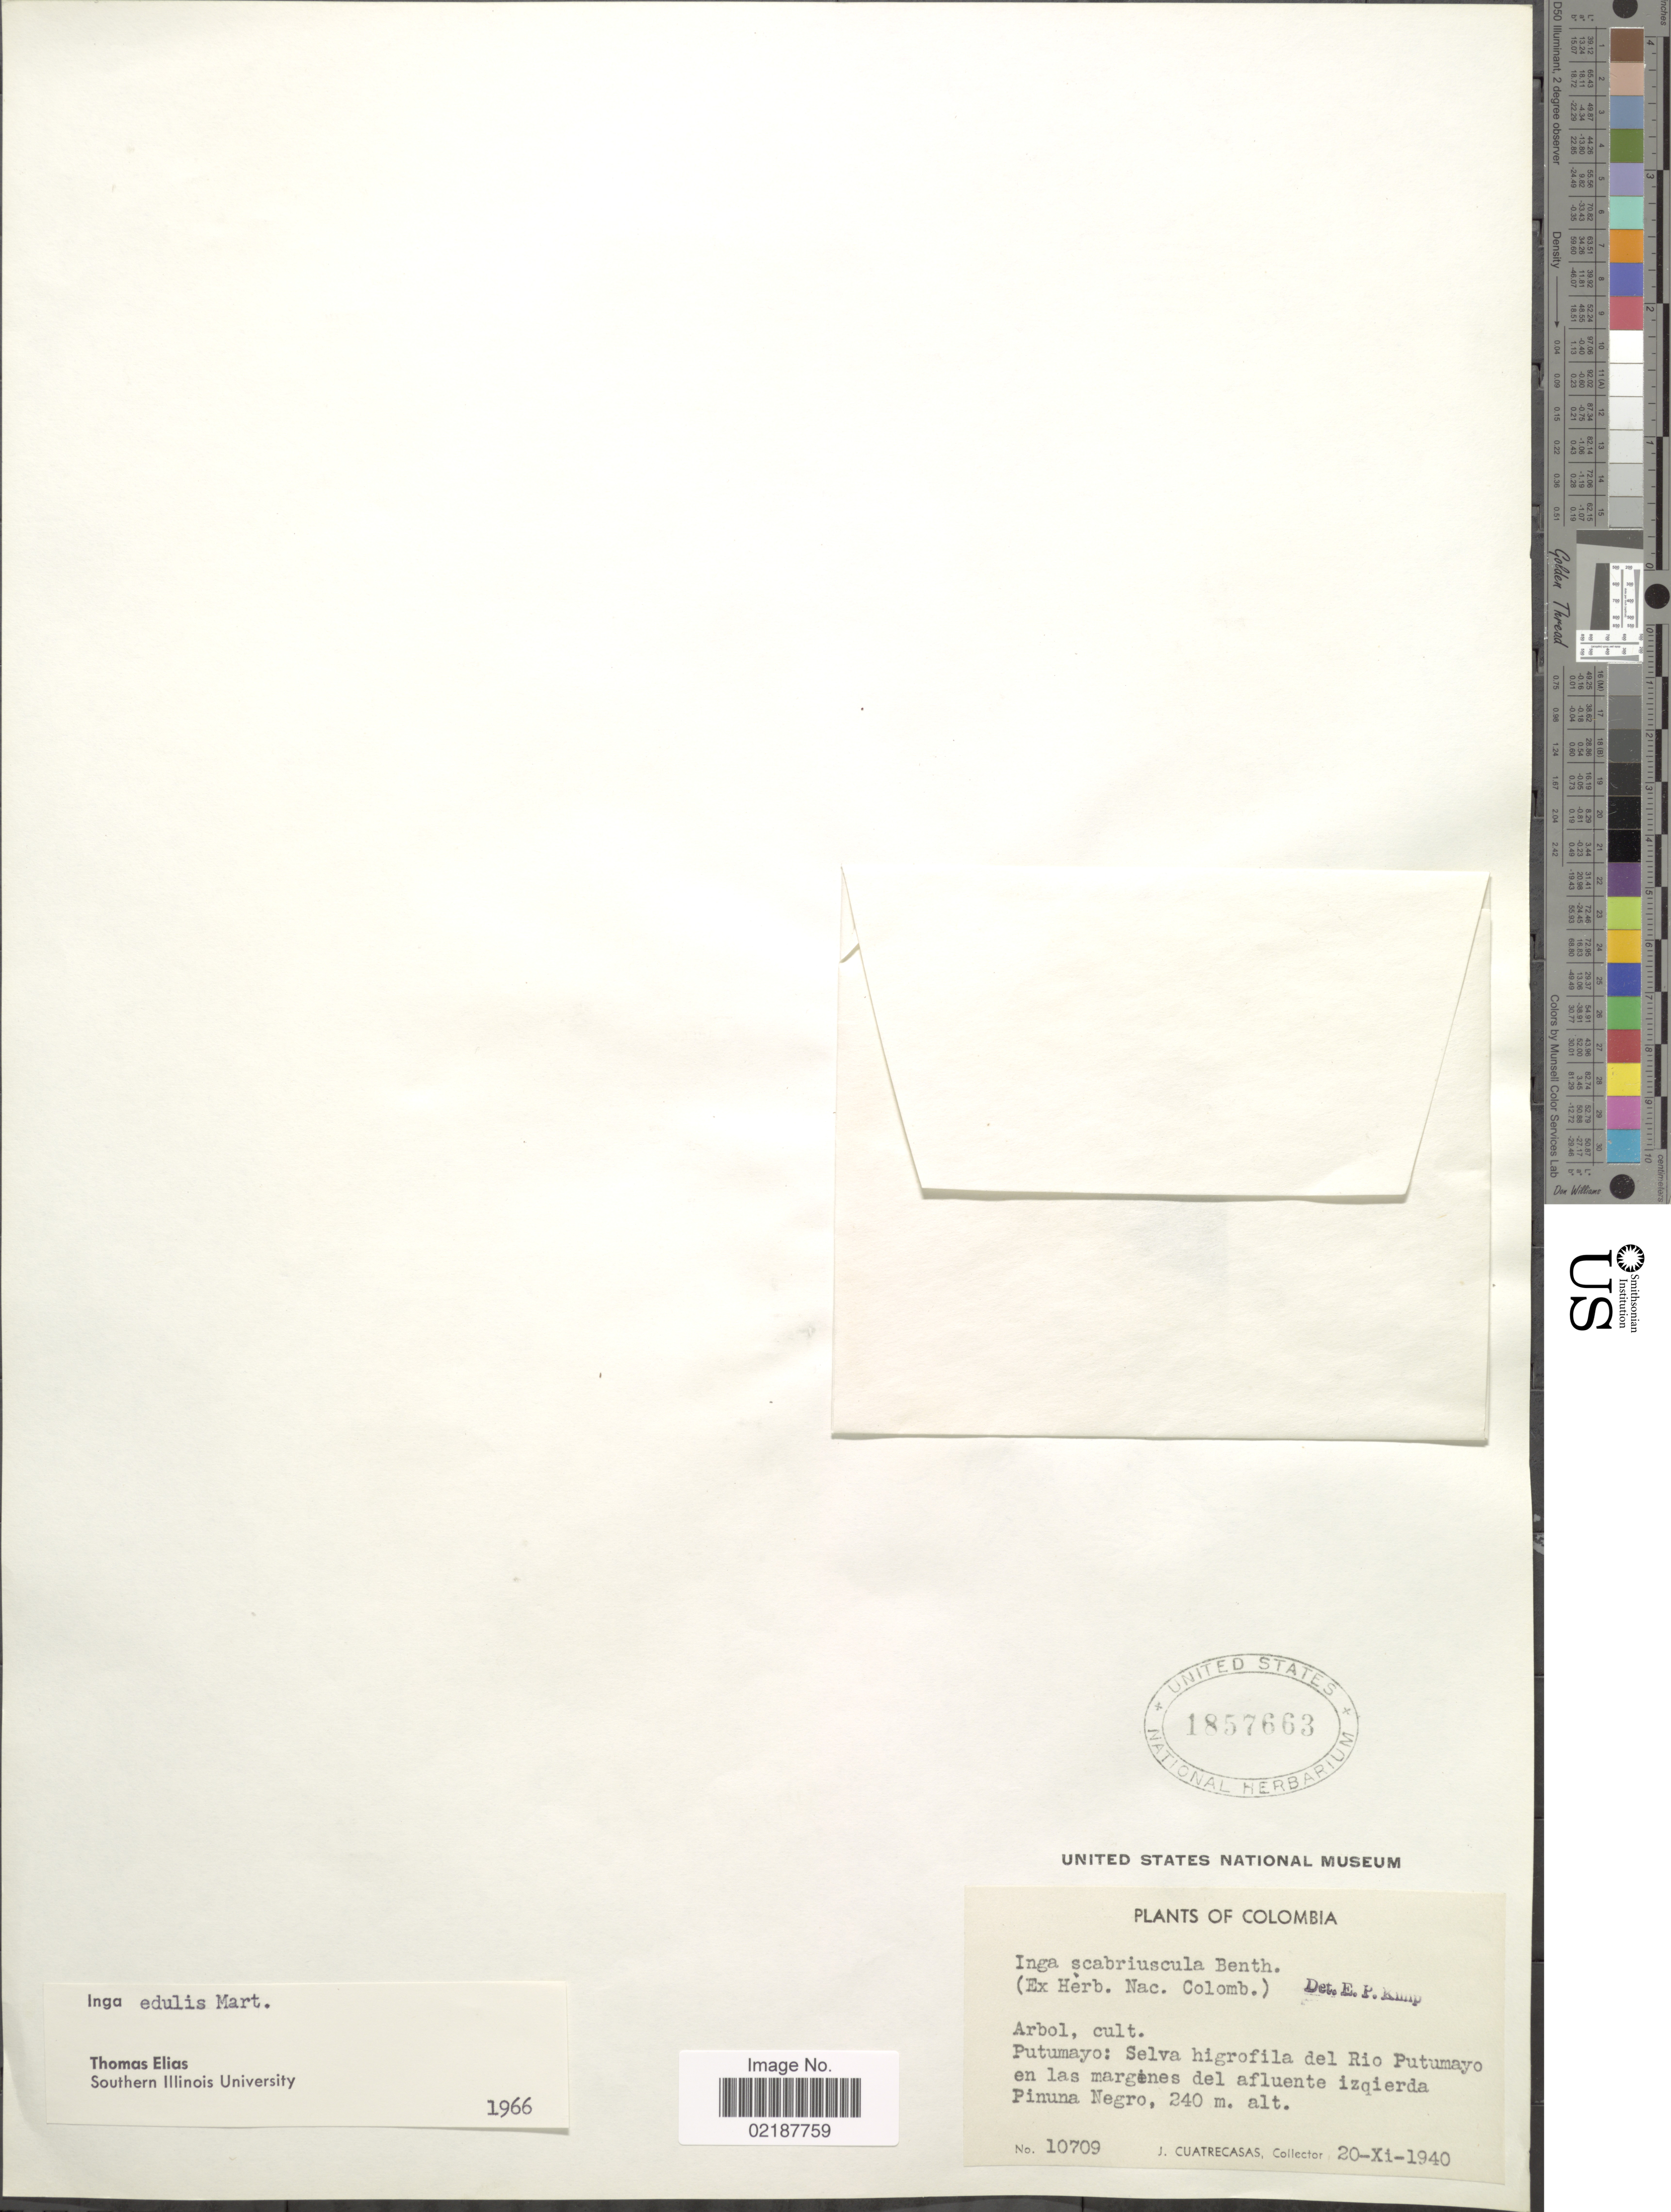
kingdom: Plantae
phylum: Tracheophyta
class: Magnoliopsida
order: Fabales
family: Fabaceae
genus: Inga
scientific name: Inga edulis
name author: Mart.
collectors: J. Cuatrecasas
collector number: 10709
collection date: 1940-11-20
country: Colombia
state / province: Putumayo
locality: Selva higrofila del Rio Putumayo en las margenes del afluente izqierda Pinuna Negro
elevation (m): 240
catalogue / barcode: US 1857663